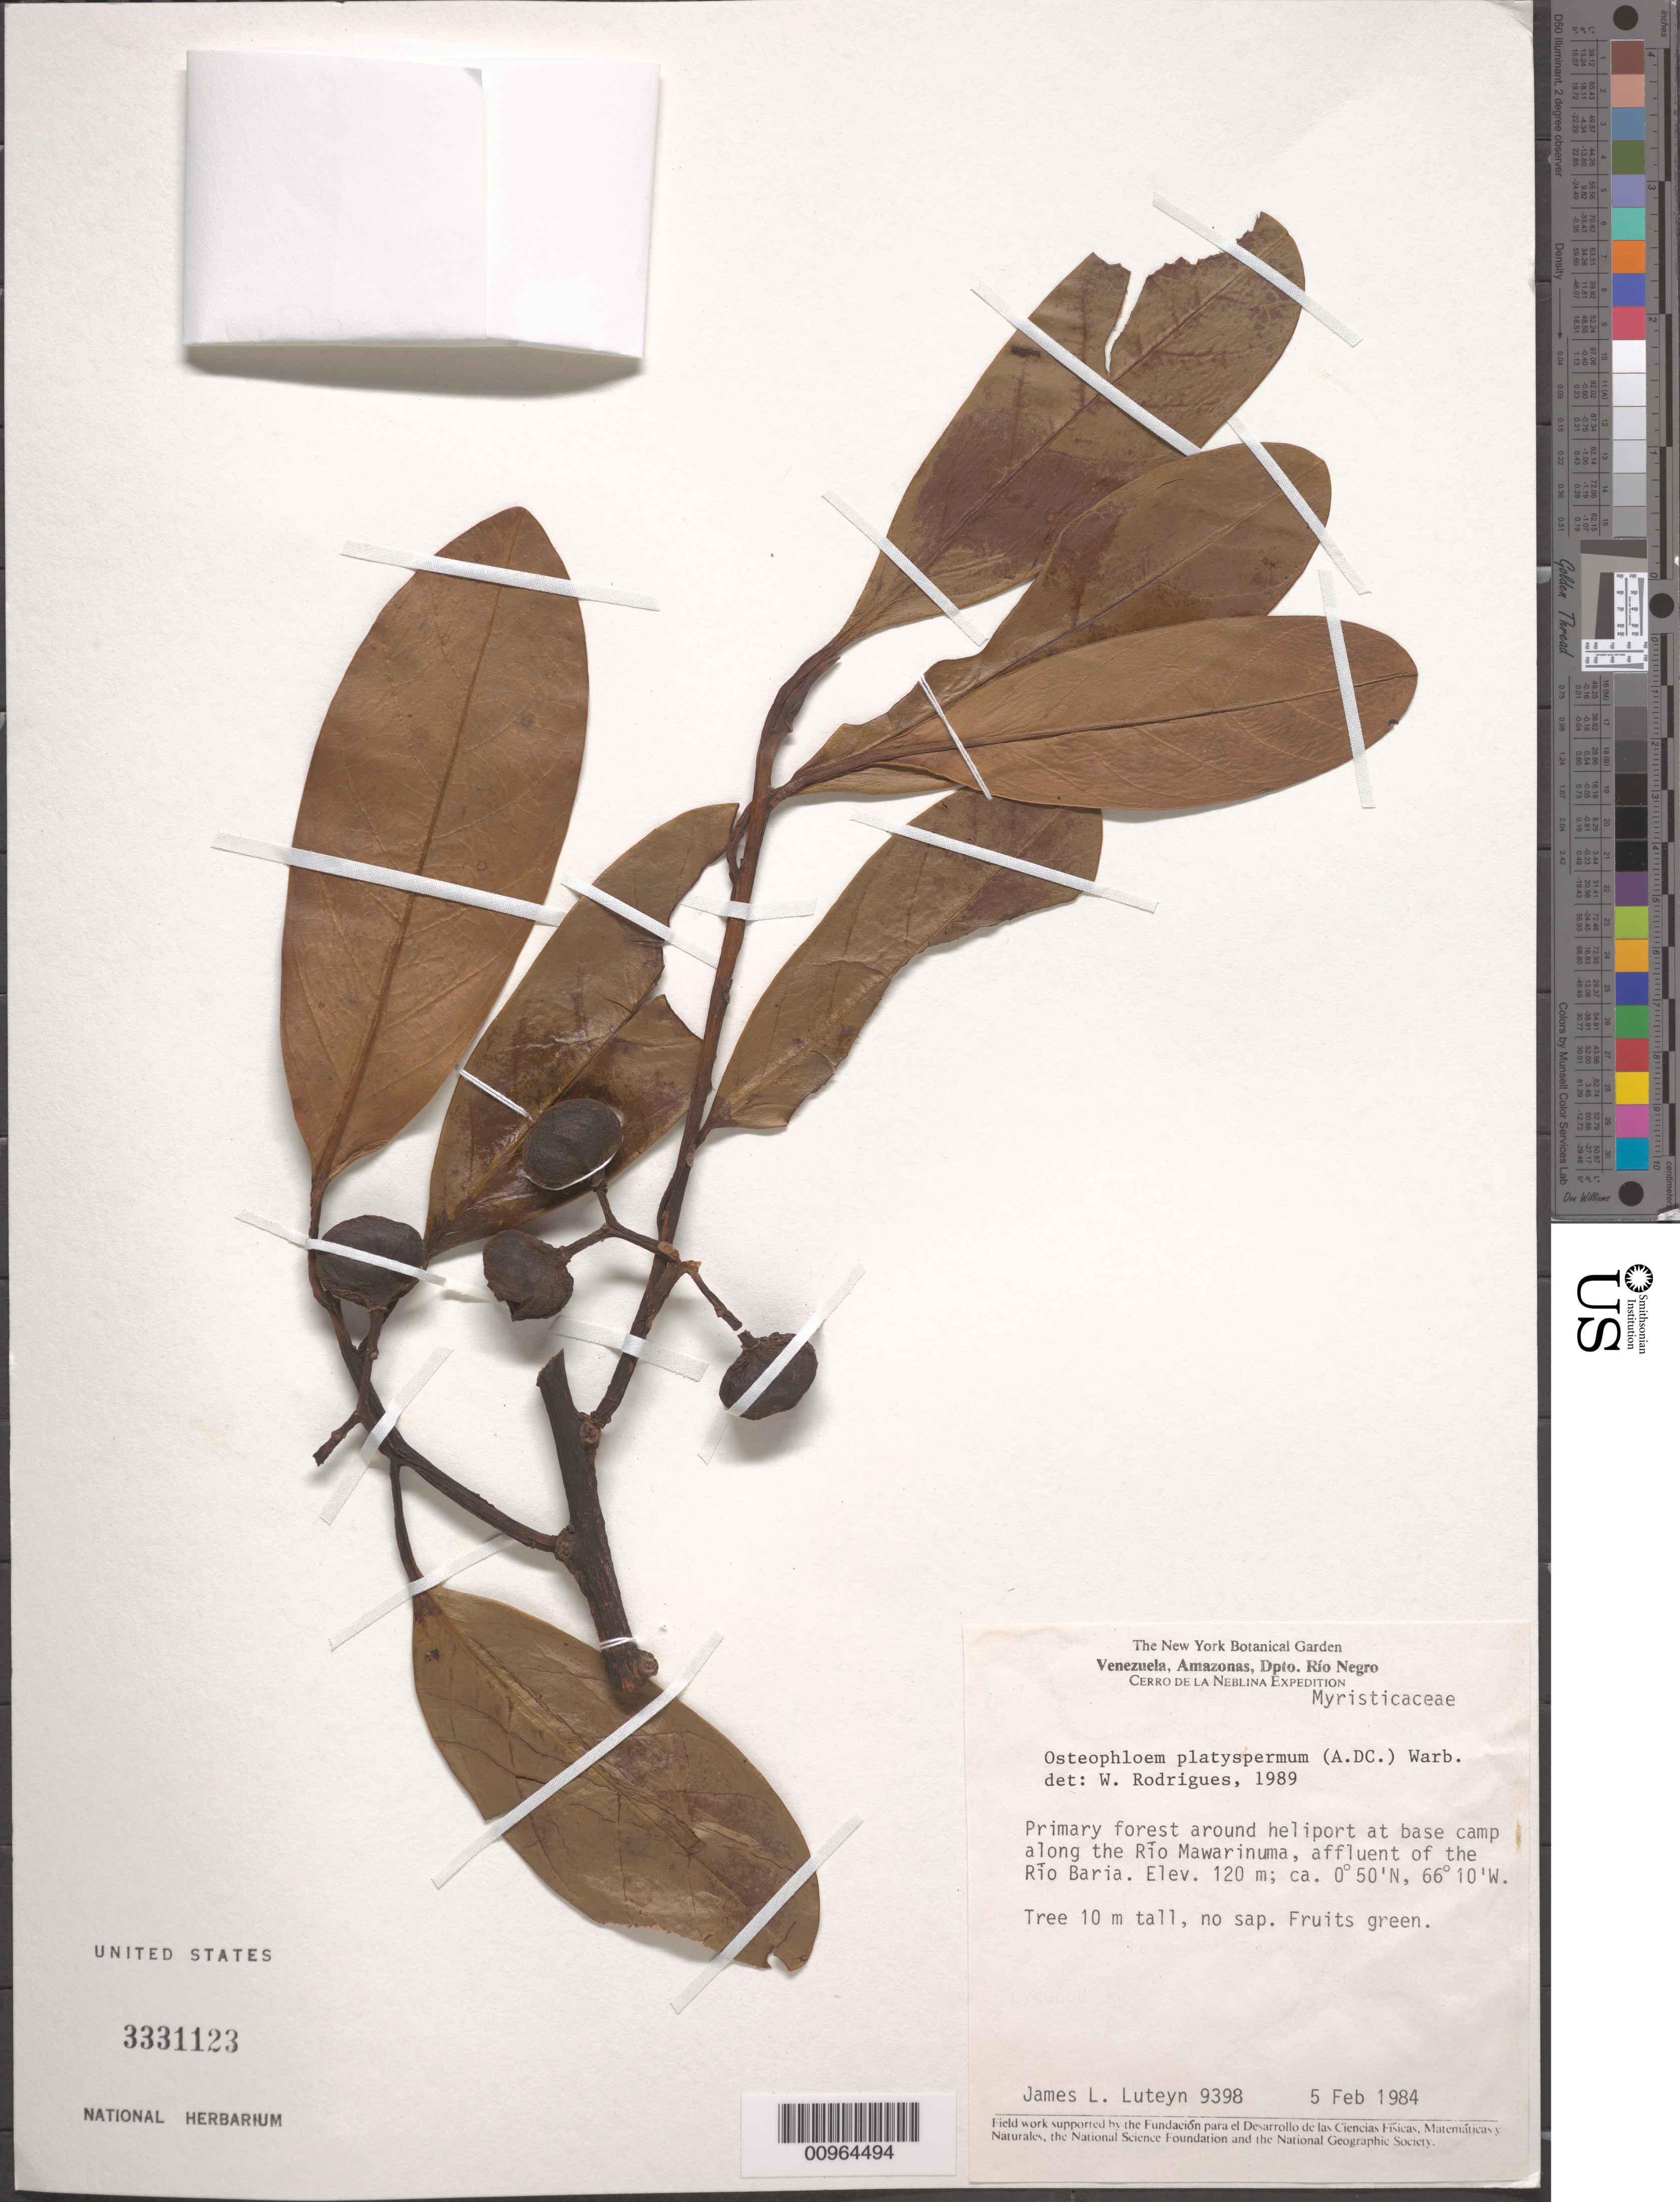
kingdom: Plantae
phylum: Tracheophyta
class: Magnoliopsida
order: Magnoliales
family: Myristicaceae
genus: Osteophloeum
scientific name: Osteophloeum platyspermum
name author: (A. DC.) Warb.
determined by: Rodrigues, W. A.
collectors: J. L. Luteyn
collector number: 9398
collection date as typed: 5-Feb-84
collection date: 1984-02-05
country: Venezuela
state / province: Amazonas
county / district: Río Negro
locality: Río Mawarinuma, affluente of the Rio Baria; around heliport at base camp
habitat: Primary forest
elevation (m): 120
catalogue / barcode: US 3331123